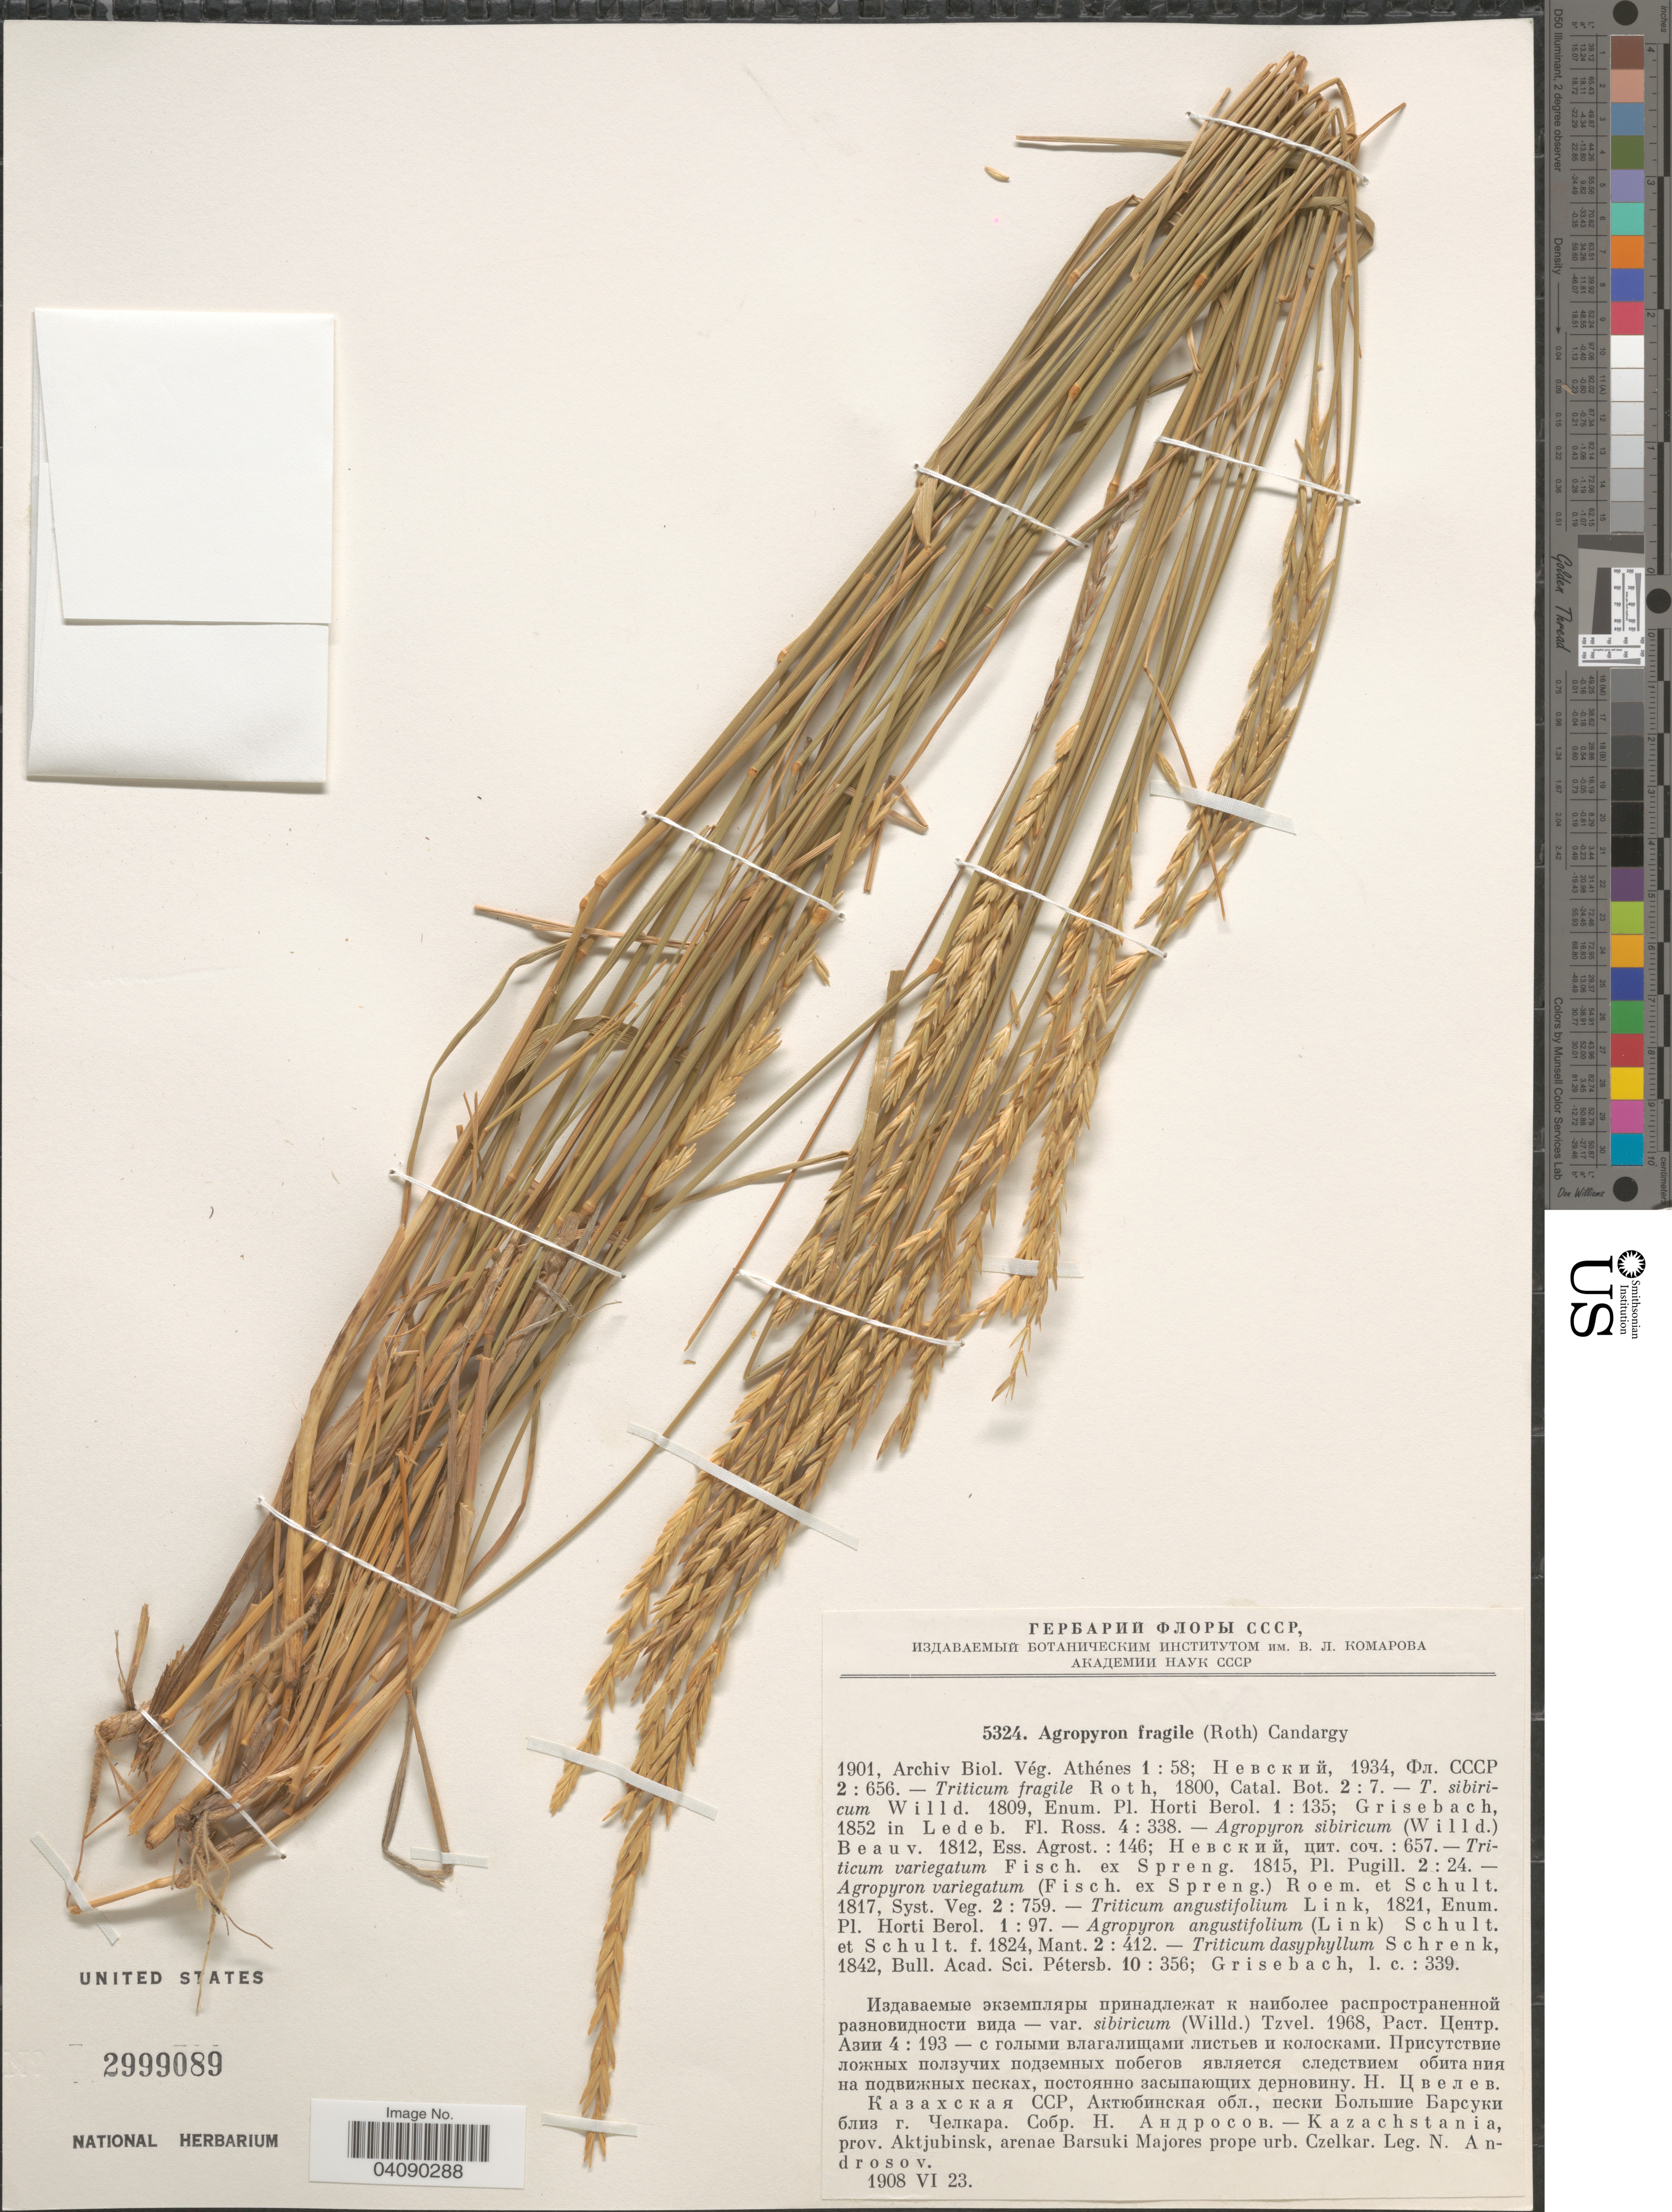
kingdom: Plantae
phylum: Tracheophyta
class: Liliopsida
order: Poales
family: Poaceae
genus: Agropyron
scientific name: Agropyron fragile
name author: (Roth) Candargy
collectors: N. Androsov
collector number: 5324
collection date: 1908-06-23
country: Kazakhstan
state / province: Aqtobe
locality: Kazachstania, prov. Aktjubinsk, arenae Barsuki Majores prope urb. Czelkar.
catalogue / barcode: US 2999089